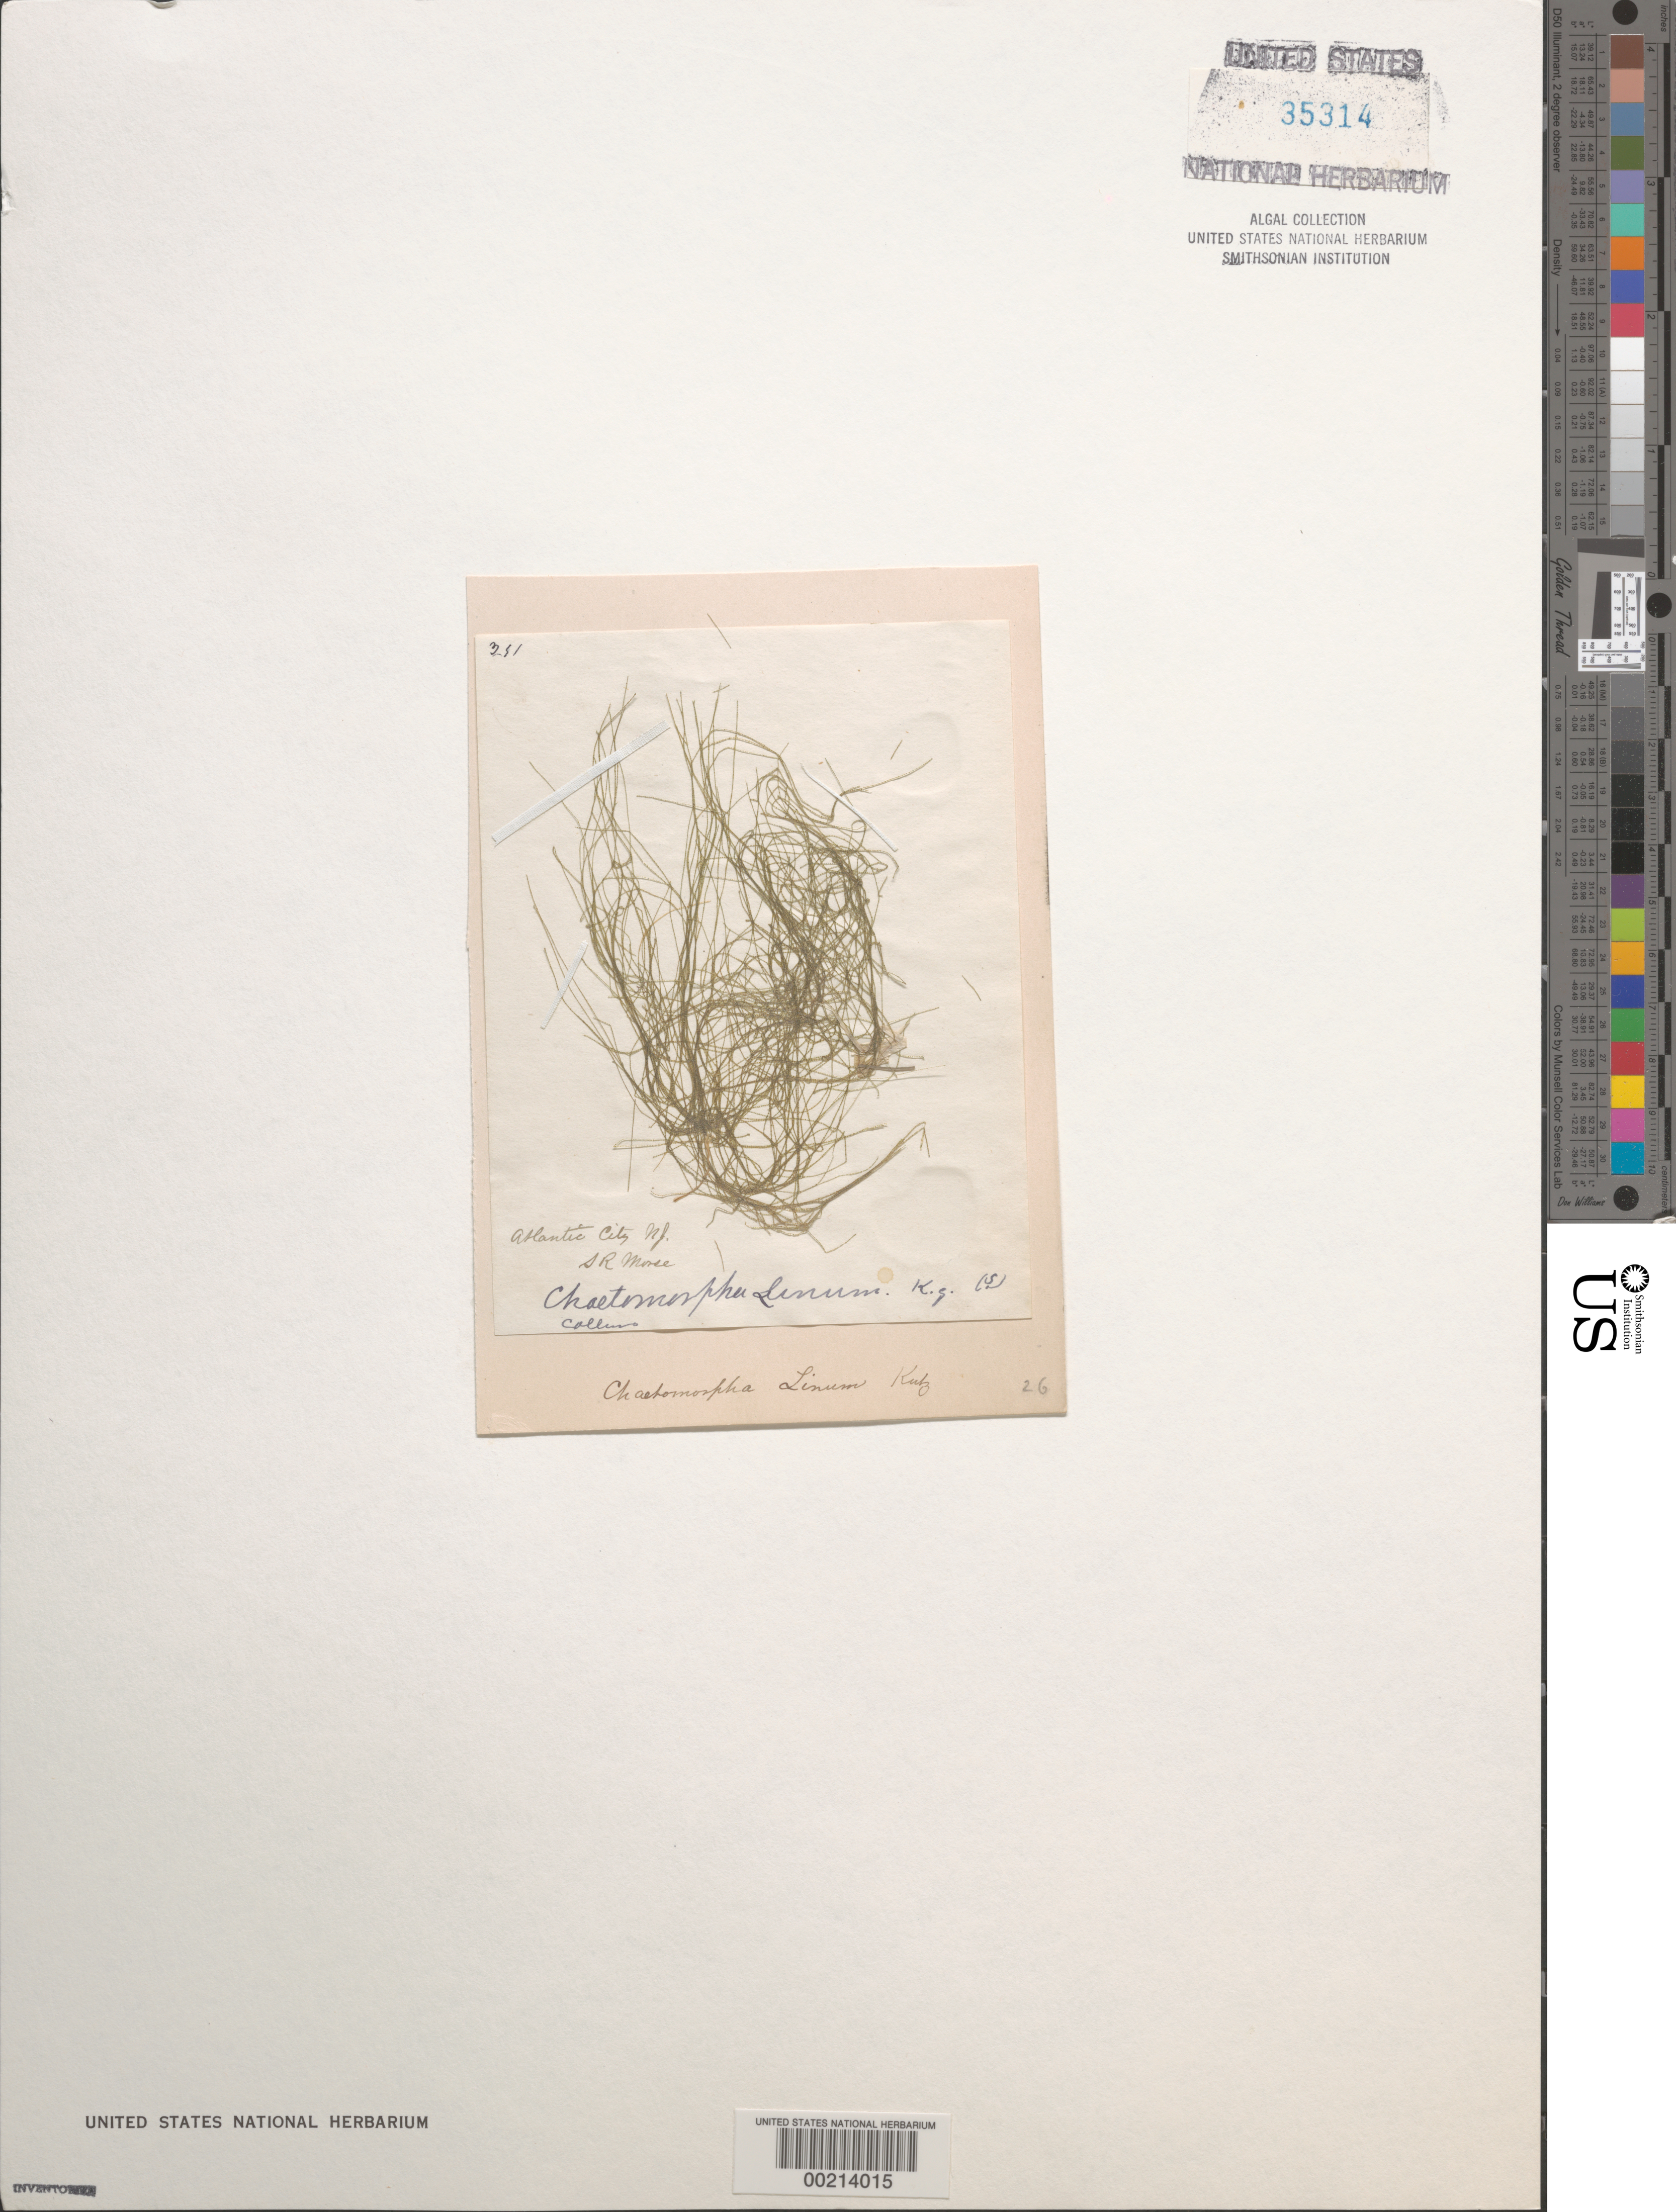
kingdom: Plantae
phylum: Chlorophyta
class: Ulvophyceae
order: Cladophorales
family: Cladophoraceae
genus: Chaetomorpha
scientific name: Chaetomorpha linum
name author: (O.F. Muell.) Kütz.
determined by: Collins, Frank S.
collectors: S. Morse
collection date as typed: Nov 1886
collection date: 1886-11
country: United States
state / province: New Jersey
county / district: Atlantic County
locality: Atlantic City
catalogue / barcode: US 35314